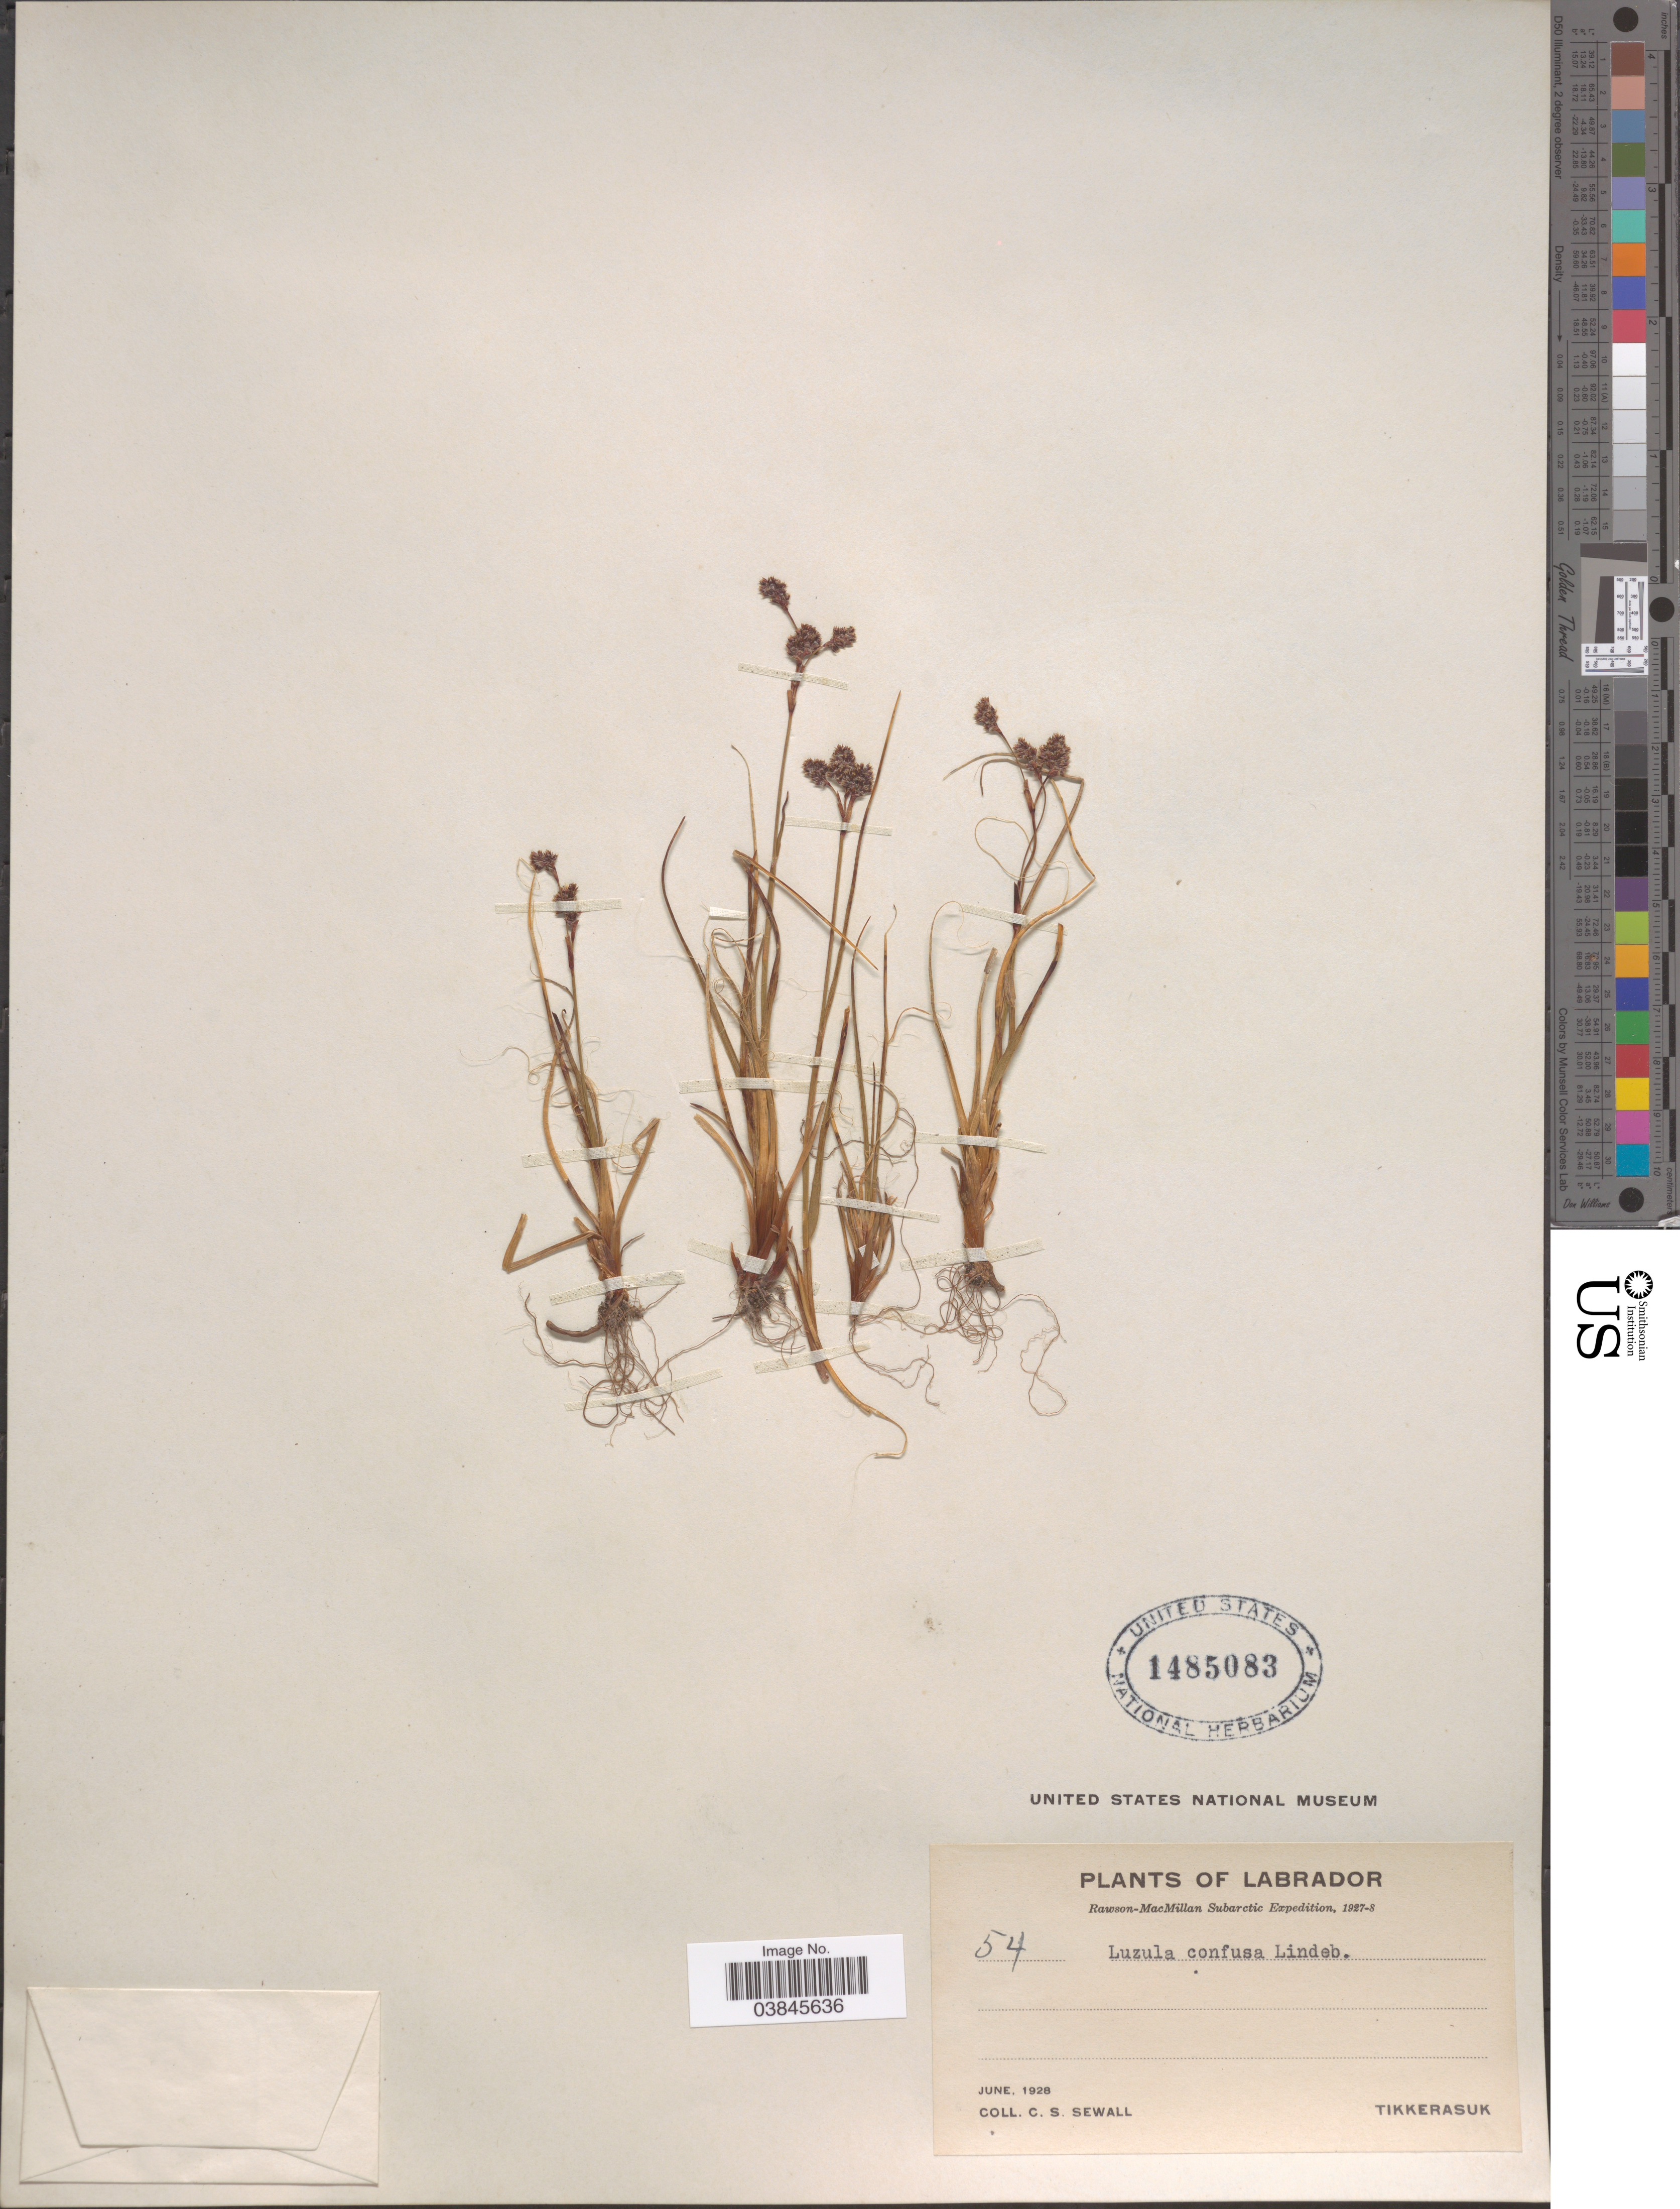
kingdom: Plantae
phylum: Tracheophyta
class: Liliopsida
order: Poales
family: Juncaceae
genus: Luzula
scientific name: Luzula confusa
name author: Lindeb.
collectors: C. Sewall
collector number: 54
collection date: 1928-06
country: Canada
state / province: Newfoundland and Labrador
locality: Labrador. Tikkerasuk.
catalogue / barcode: US 1485083